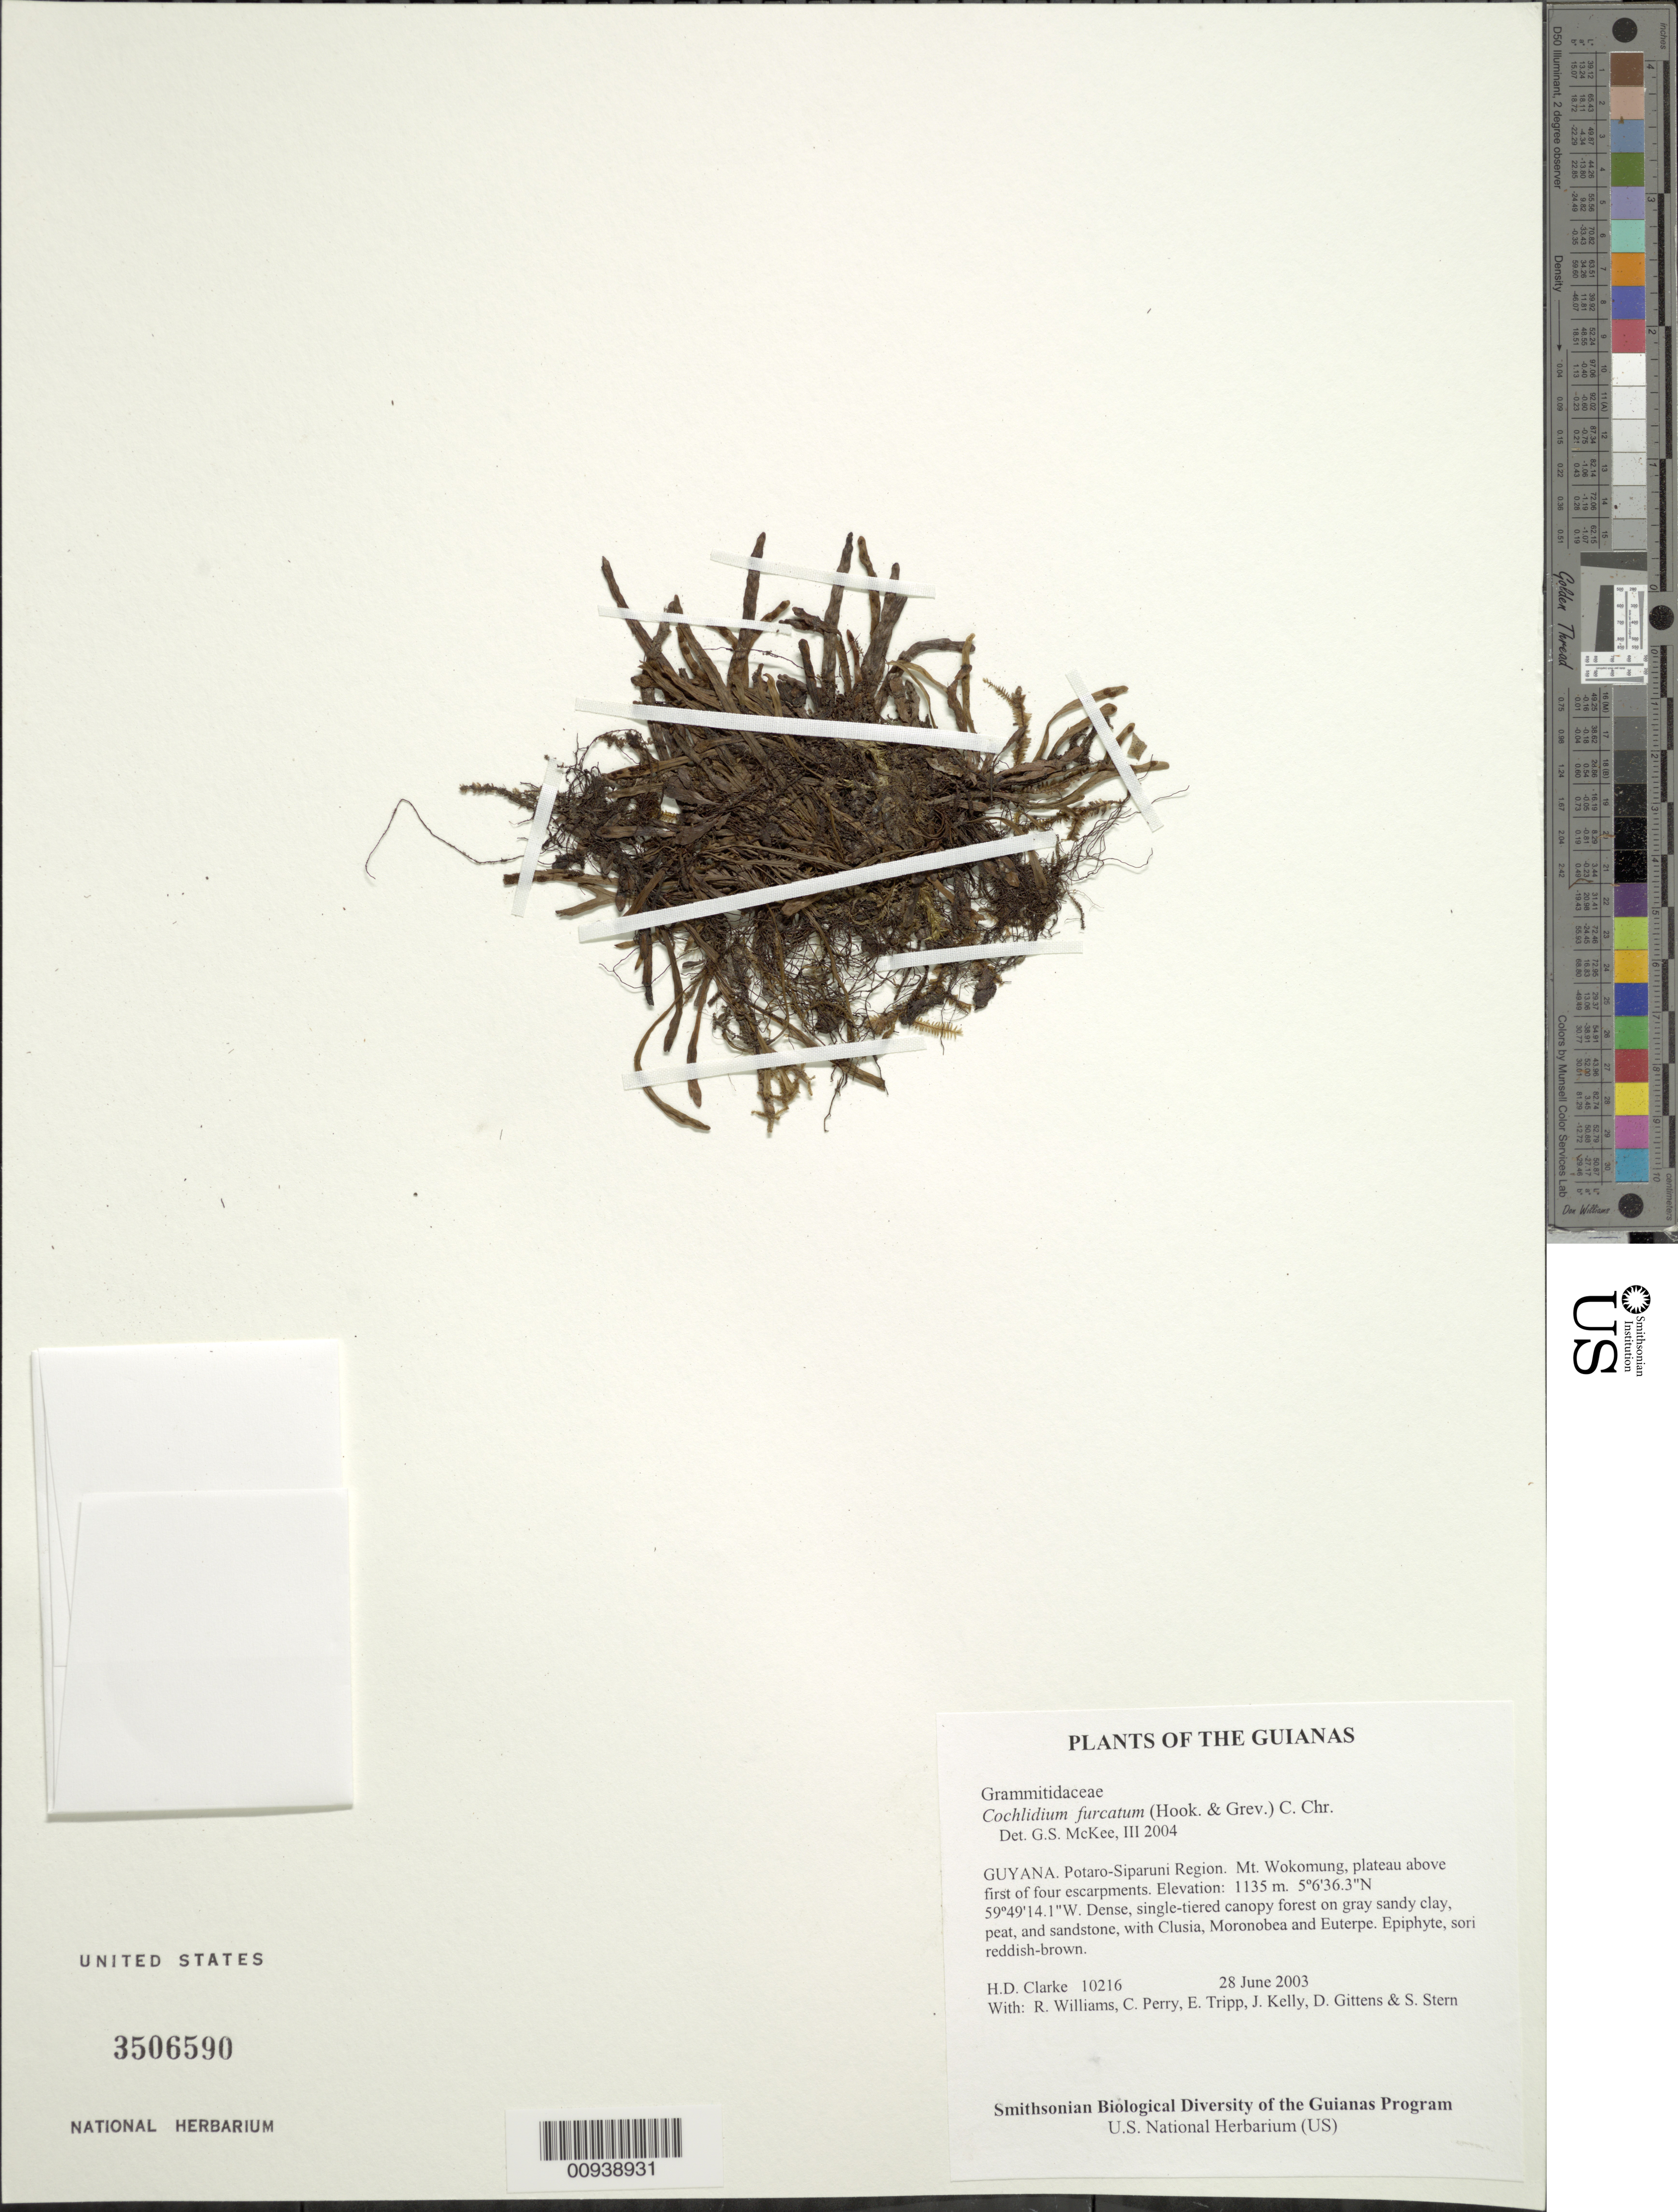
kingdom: Plantae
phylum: Tracheophyta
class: Polypodiopsida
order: Polypodiales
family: Polypodiaceae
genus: Cochlidium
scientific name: Cochlidium furcatum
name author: (Hook. & Grev.) C. Chr.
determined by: McKee, G. S., (US), NMNH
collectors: H. D. Clarke, R. Williams, C. Perry, E. Tripp, J. Kelly, D. Gittens & S. R. Stern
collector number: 10216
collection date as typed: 28 June 2003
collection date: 2003-06-28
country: Guyana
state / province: Potaro-Siparuni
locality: Mt. Wokomung, plateau above first of four escarpments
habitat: Dense, single-tiered canopy forest on gray sandy clay, peat, and sandstone, with Clusia, Moronobea and Euterpe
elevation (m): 1135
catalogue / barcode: US 3506590